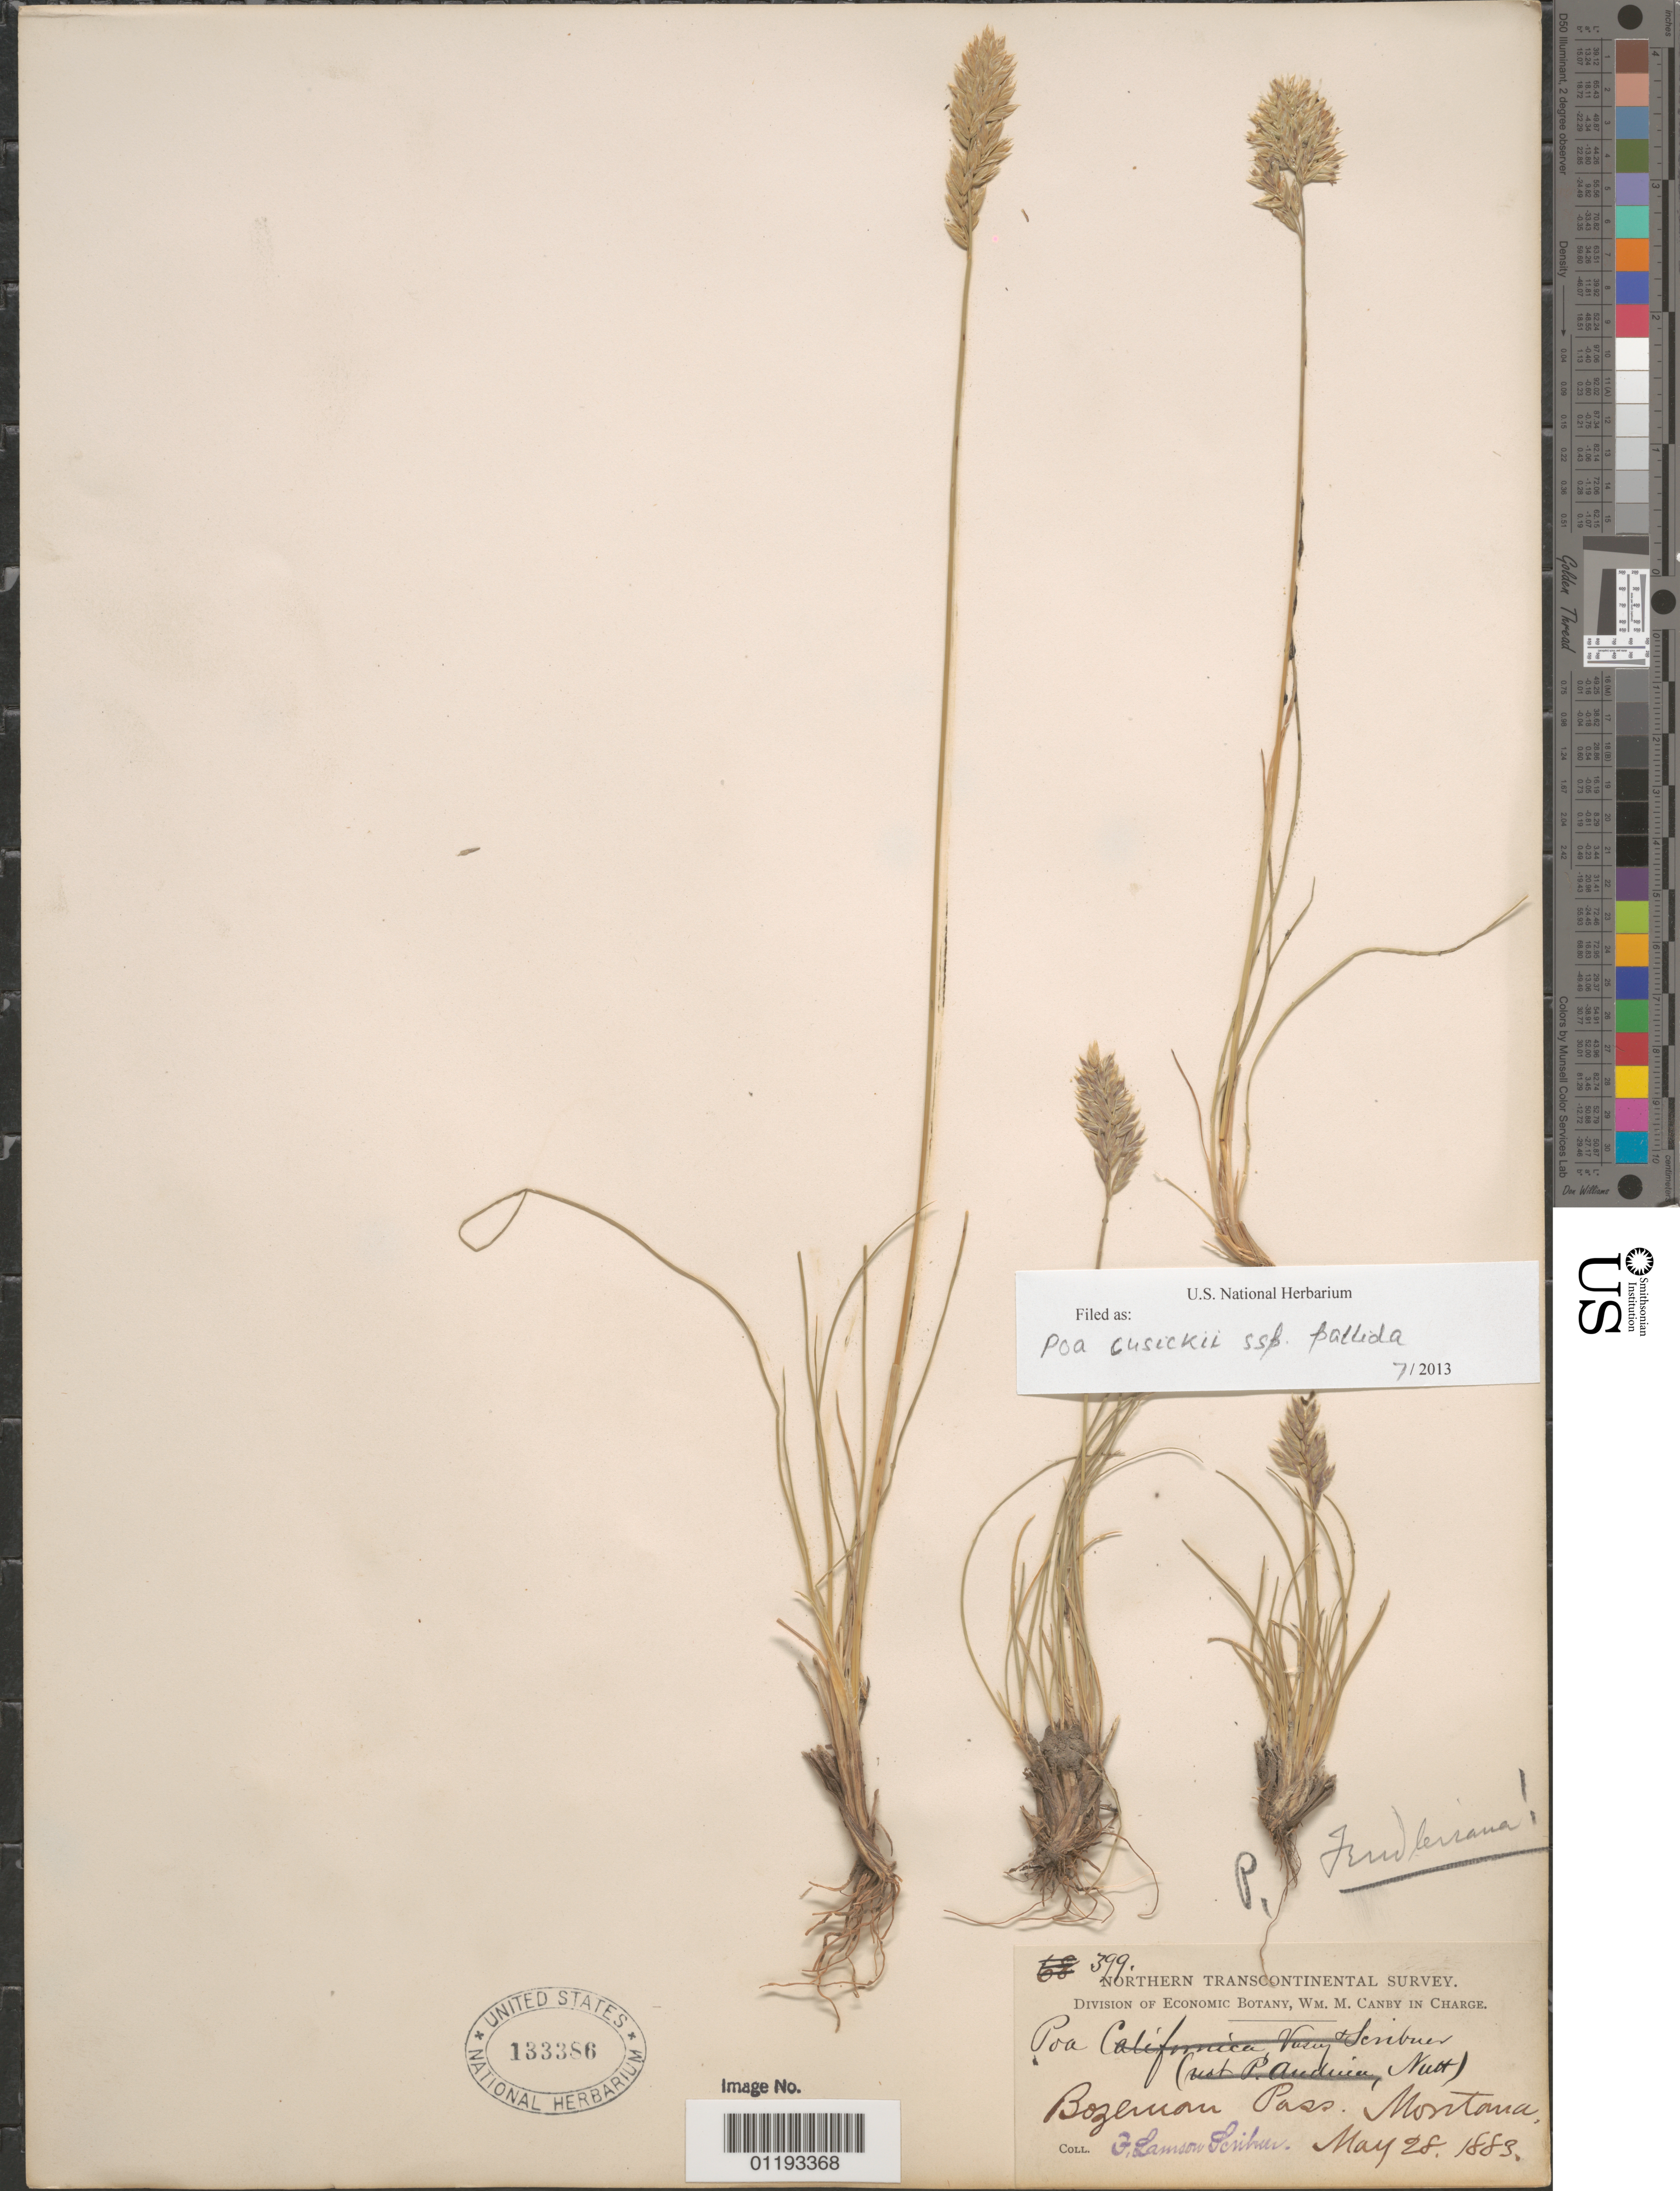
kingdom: Plantae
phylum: Tracheophyta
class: Liliopsida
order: Poales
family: Poaceae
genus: Poa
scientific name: Poa cusickii subsp. pallida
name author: Soreng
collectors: F. L. Scribner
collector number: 399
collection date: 1883-05-28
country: United States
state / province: Montana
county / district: Gallatin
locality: Bozeman Pass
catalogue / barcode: US 133386